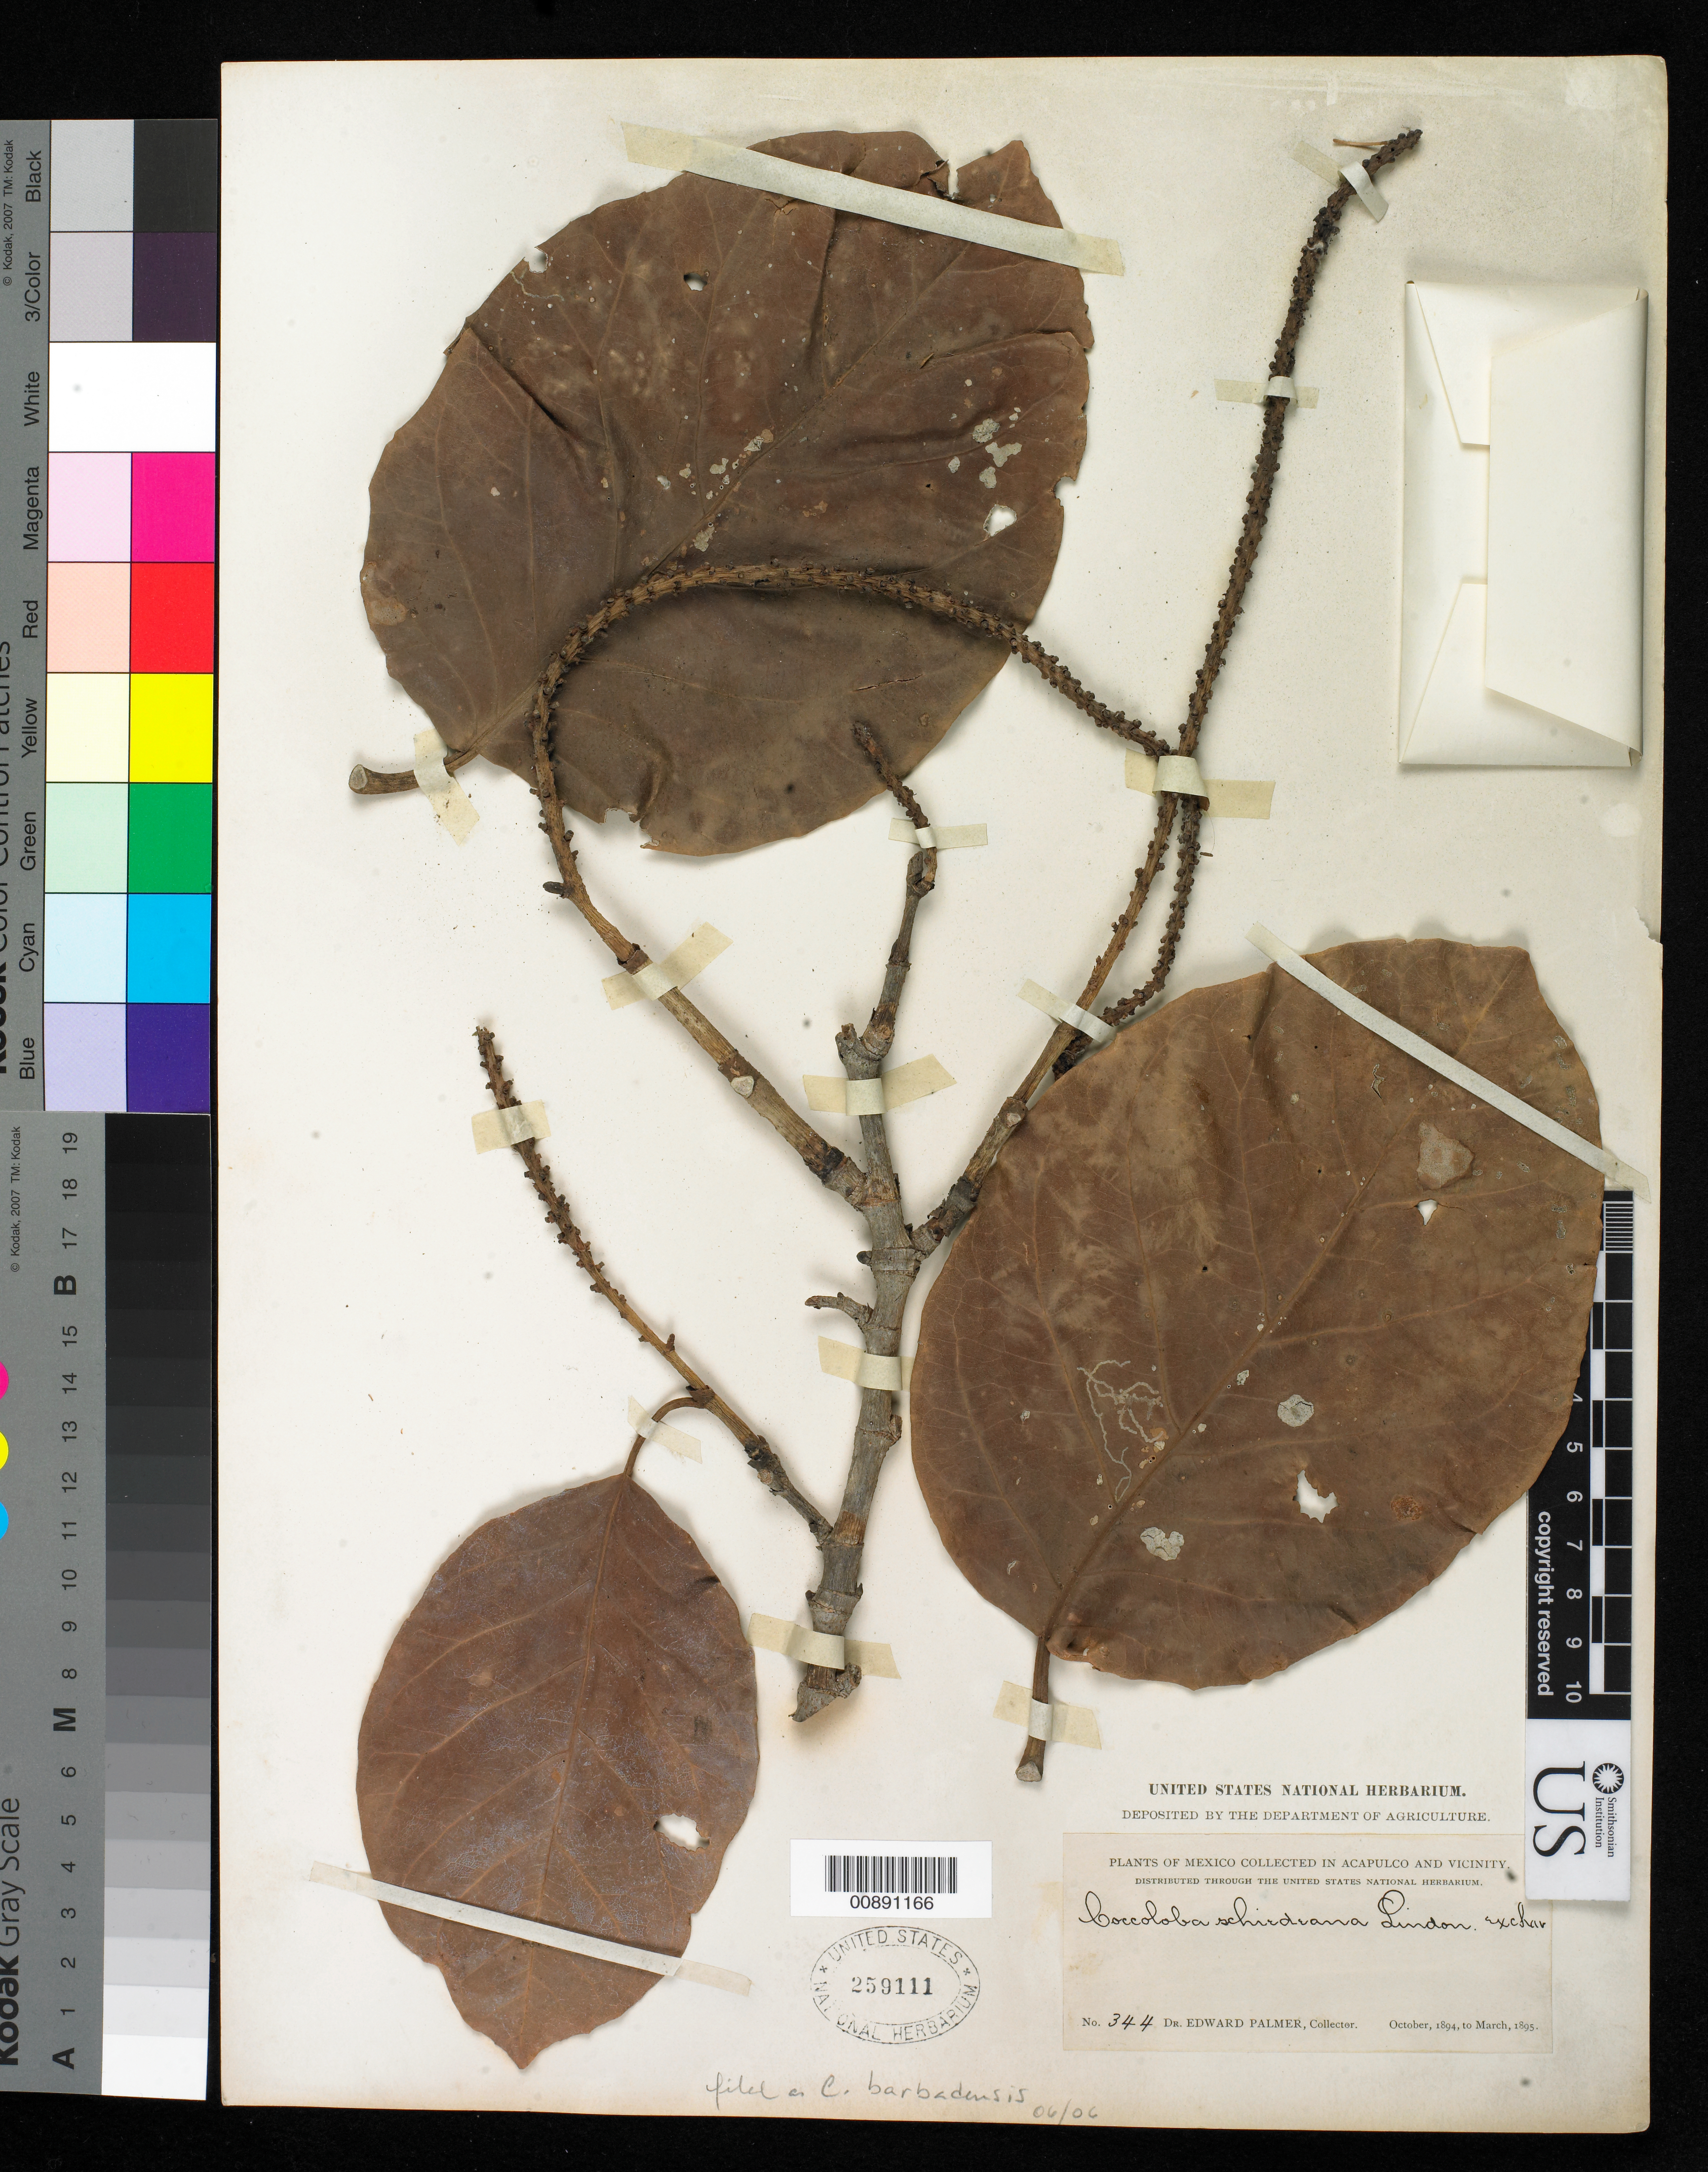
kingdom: Plantae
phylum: Tracheophyta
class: Magnoliopsida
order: Caryophyllales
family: Polygonaceae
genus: Coccoloba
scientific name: Coccoloba barbadensis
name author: Jacq.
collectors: E. Palmer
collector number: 344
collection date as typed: Oct 1894 to -- Mar 1895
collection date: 1894-10/1895-03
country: Mexico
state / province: Guerrero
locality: Acapulco, Guerrero and vicinity.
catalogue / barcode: US 259111